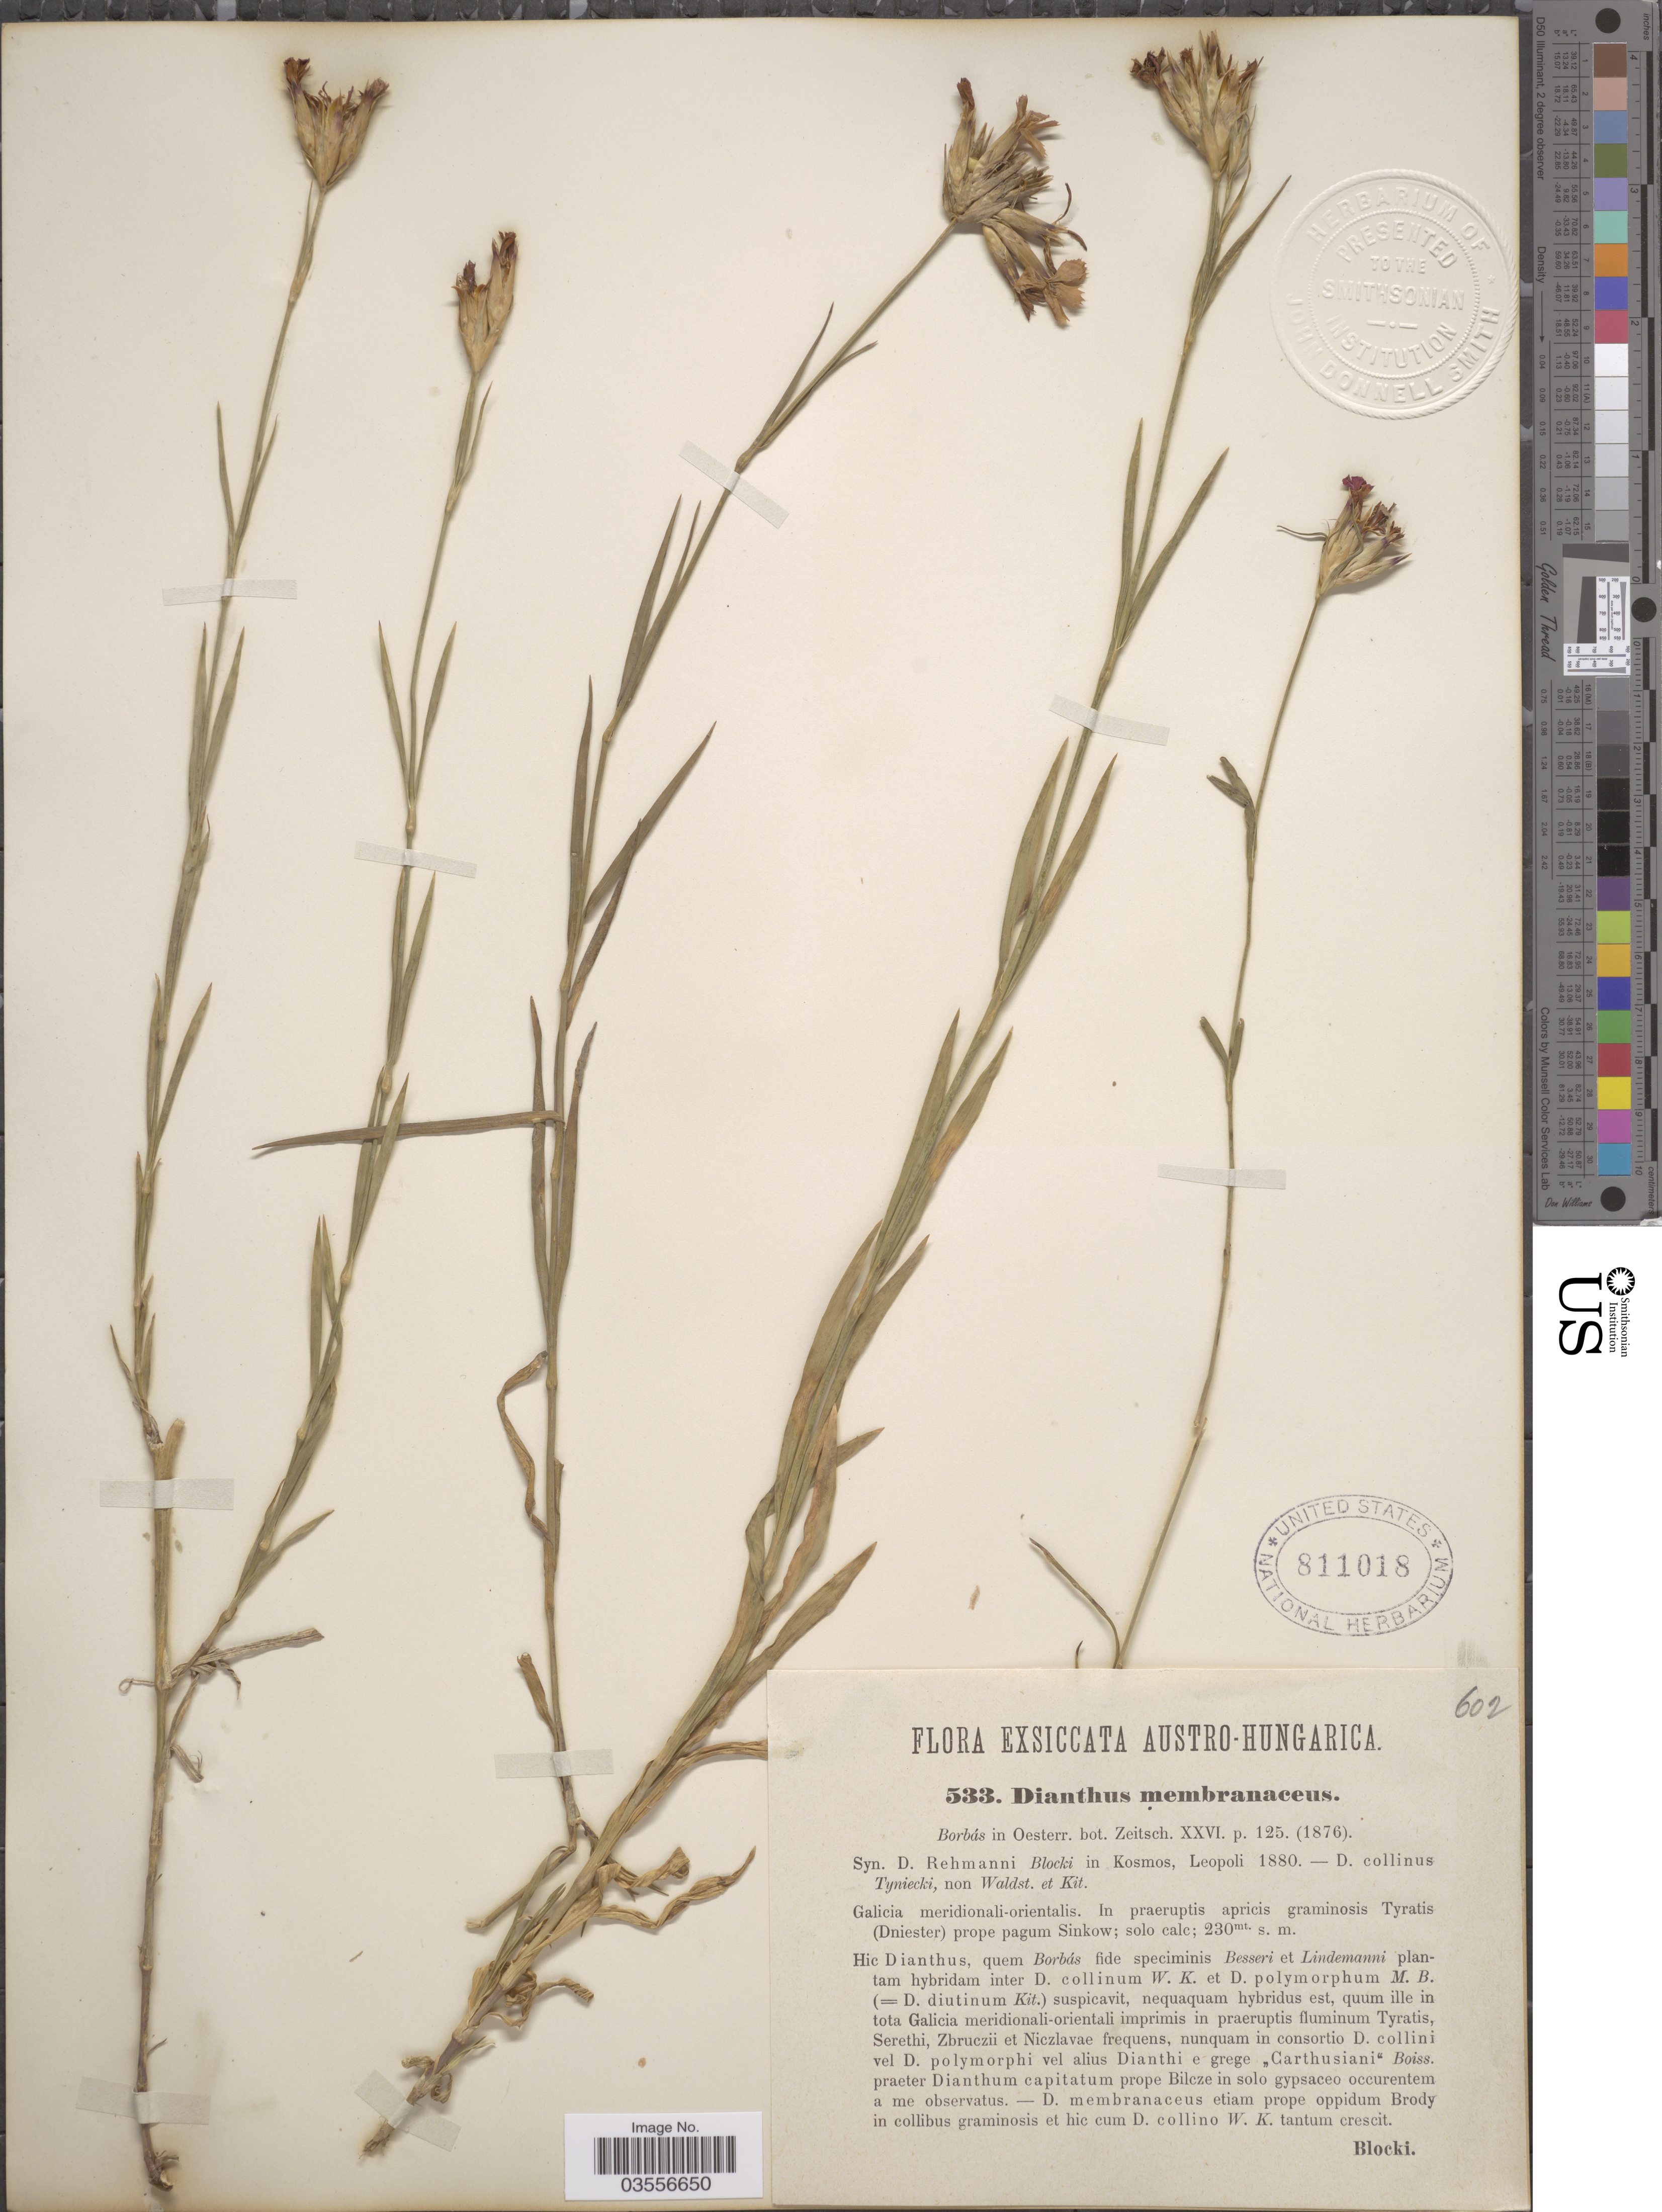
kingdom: Plantae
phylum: Tracheophyta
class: Magnoliopsida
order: Caryophyllales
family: Caryophyllaceae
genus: Dianthus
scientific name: Dianthus membranaceus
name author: Borbás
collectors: Blocki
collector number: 533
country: Ukraine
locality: Austro-Hungarica. Galicia meridionali-orientalis. In praeruptis apricis graminosis Tyratis (Dniester) prope pagum Sinkow; solo calc.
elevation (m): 230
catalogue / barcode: US 811018